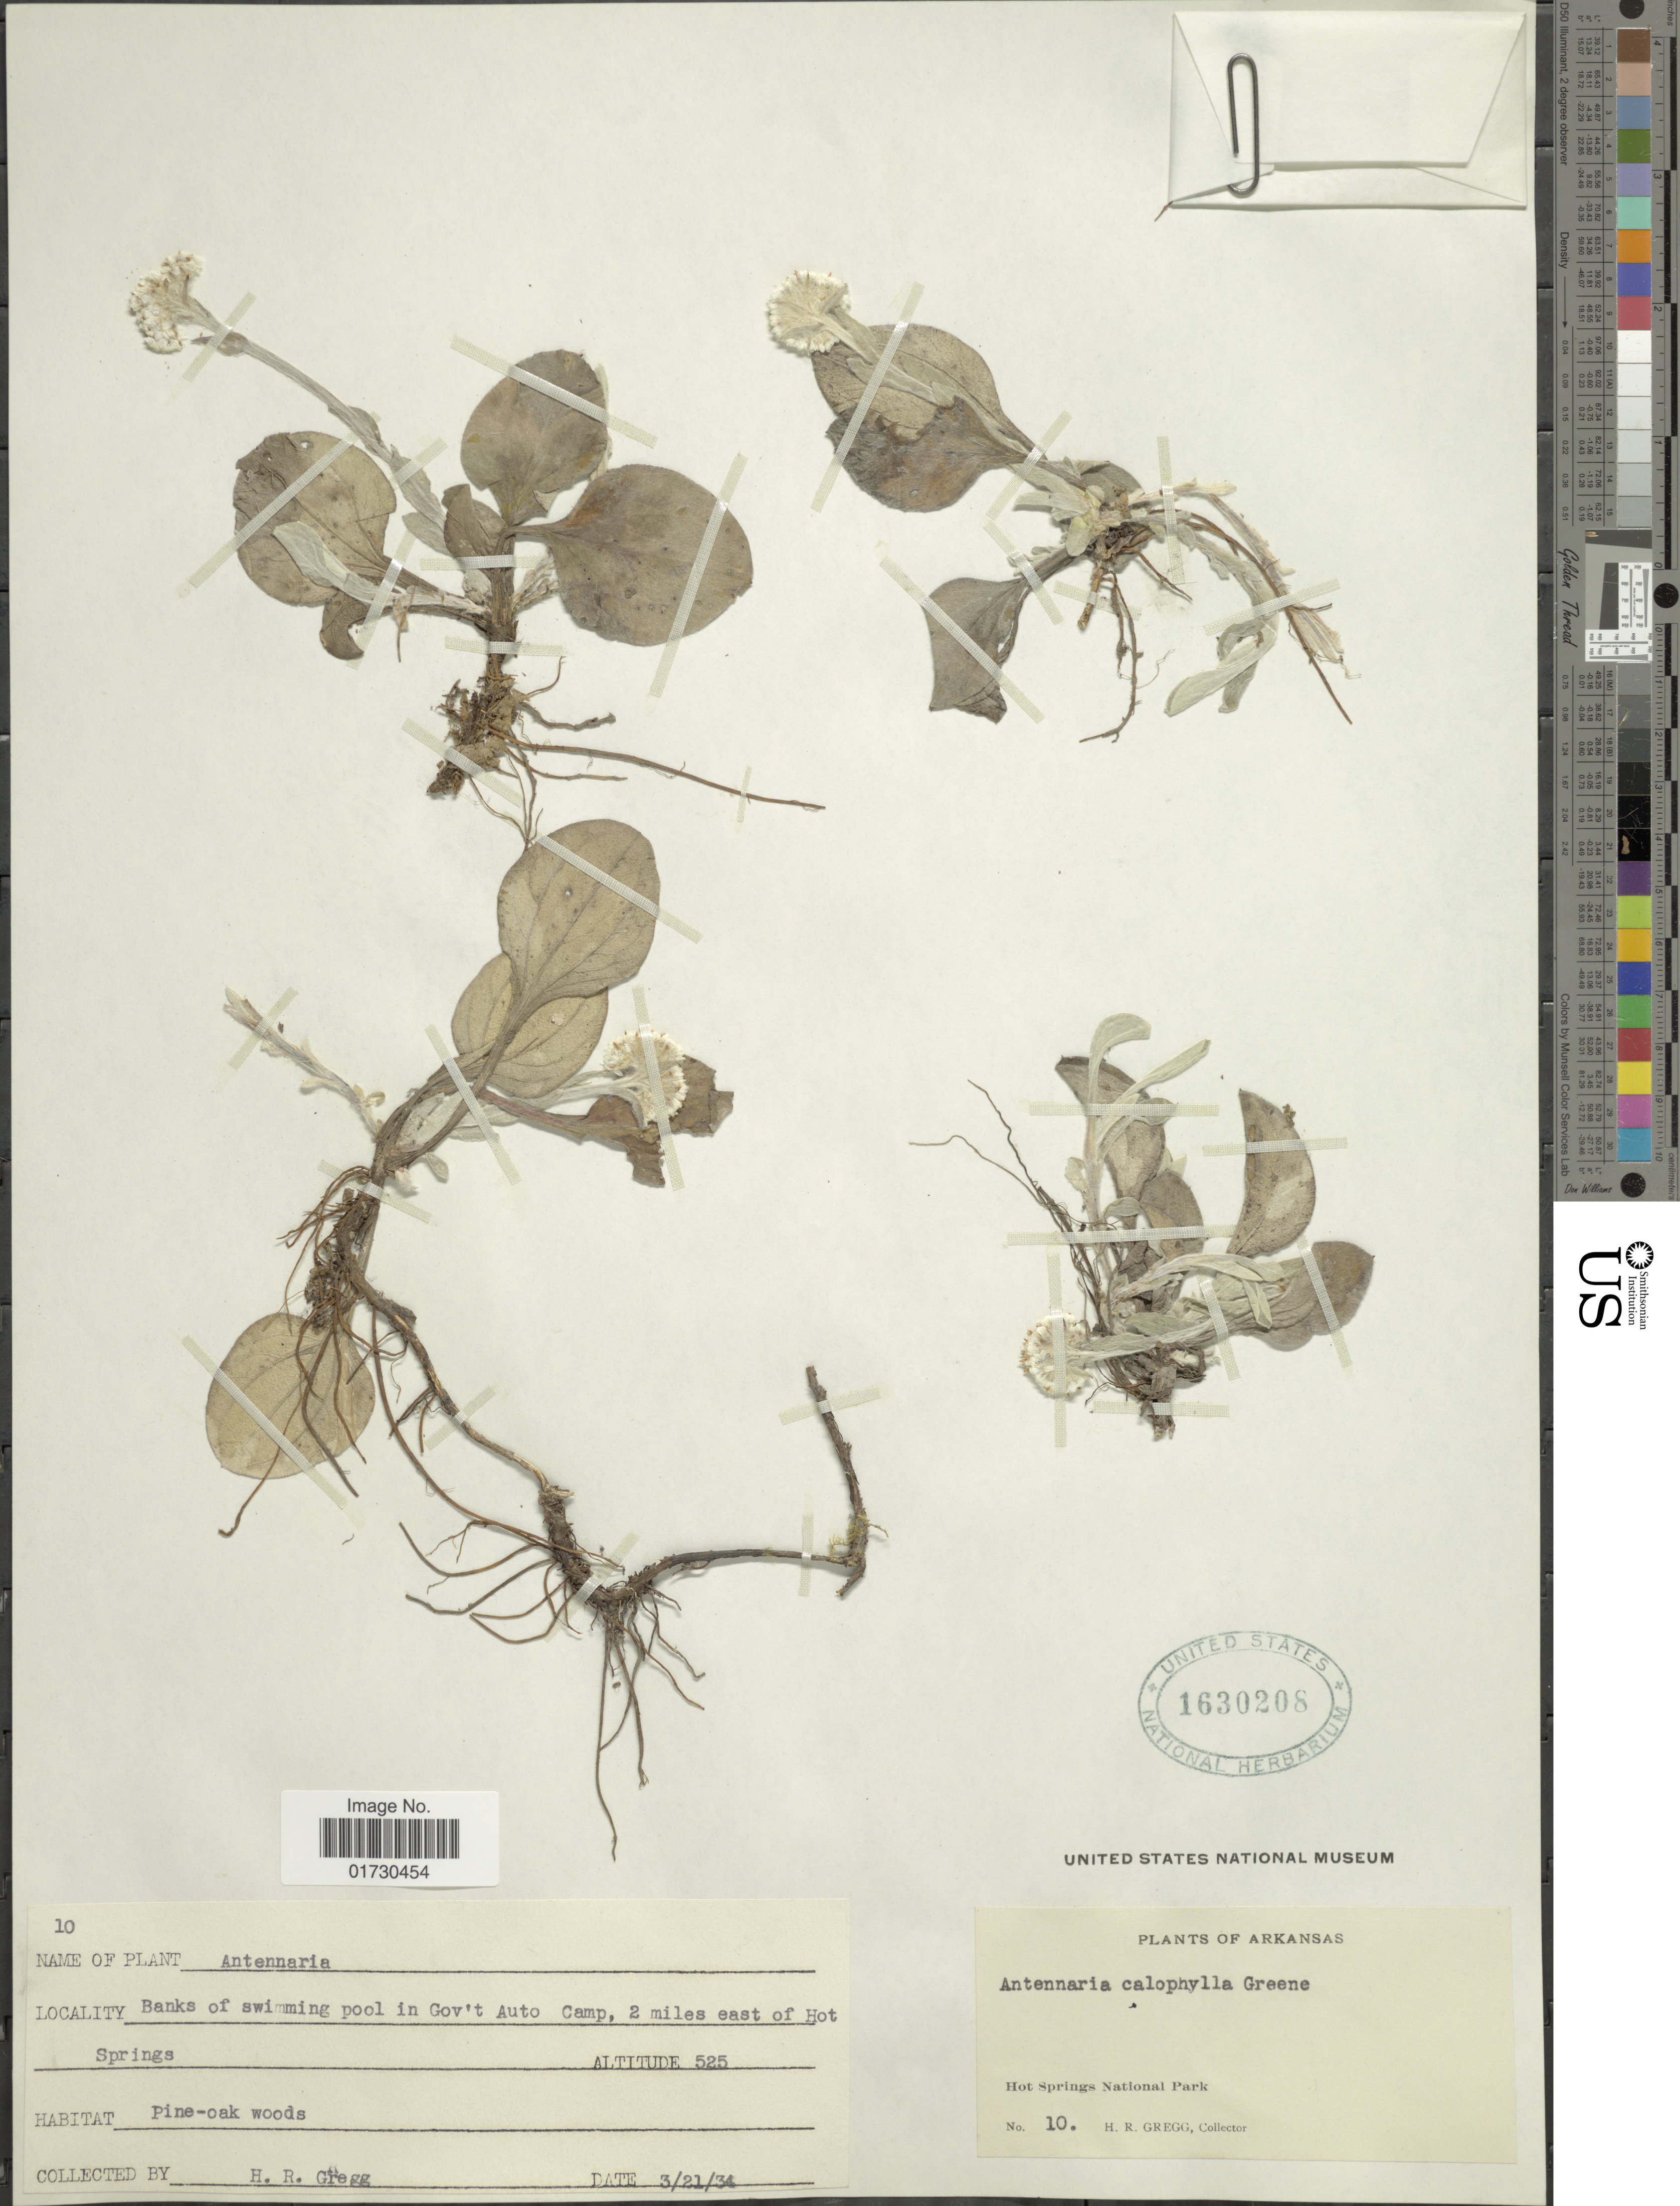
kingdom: Plantae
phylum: Tracheophyta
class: Magnoliopsida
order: Asterales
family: Asteraceae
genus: Antennaria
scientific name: Antennaria calophylla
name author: Greene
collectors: H. Gregg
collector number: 10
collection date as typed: Transcribed d/m/y: 21/3/34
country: United States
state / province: Arkansas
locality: Banks of swimming pool in Gov' t Auto, Camp 2 miles east of Hot Springs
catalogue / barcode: US 1630208